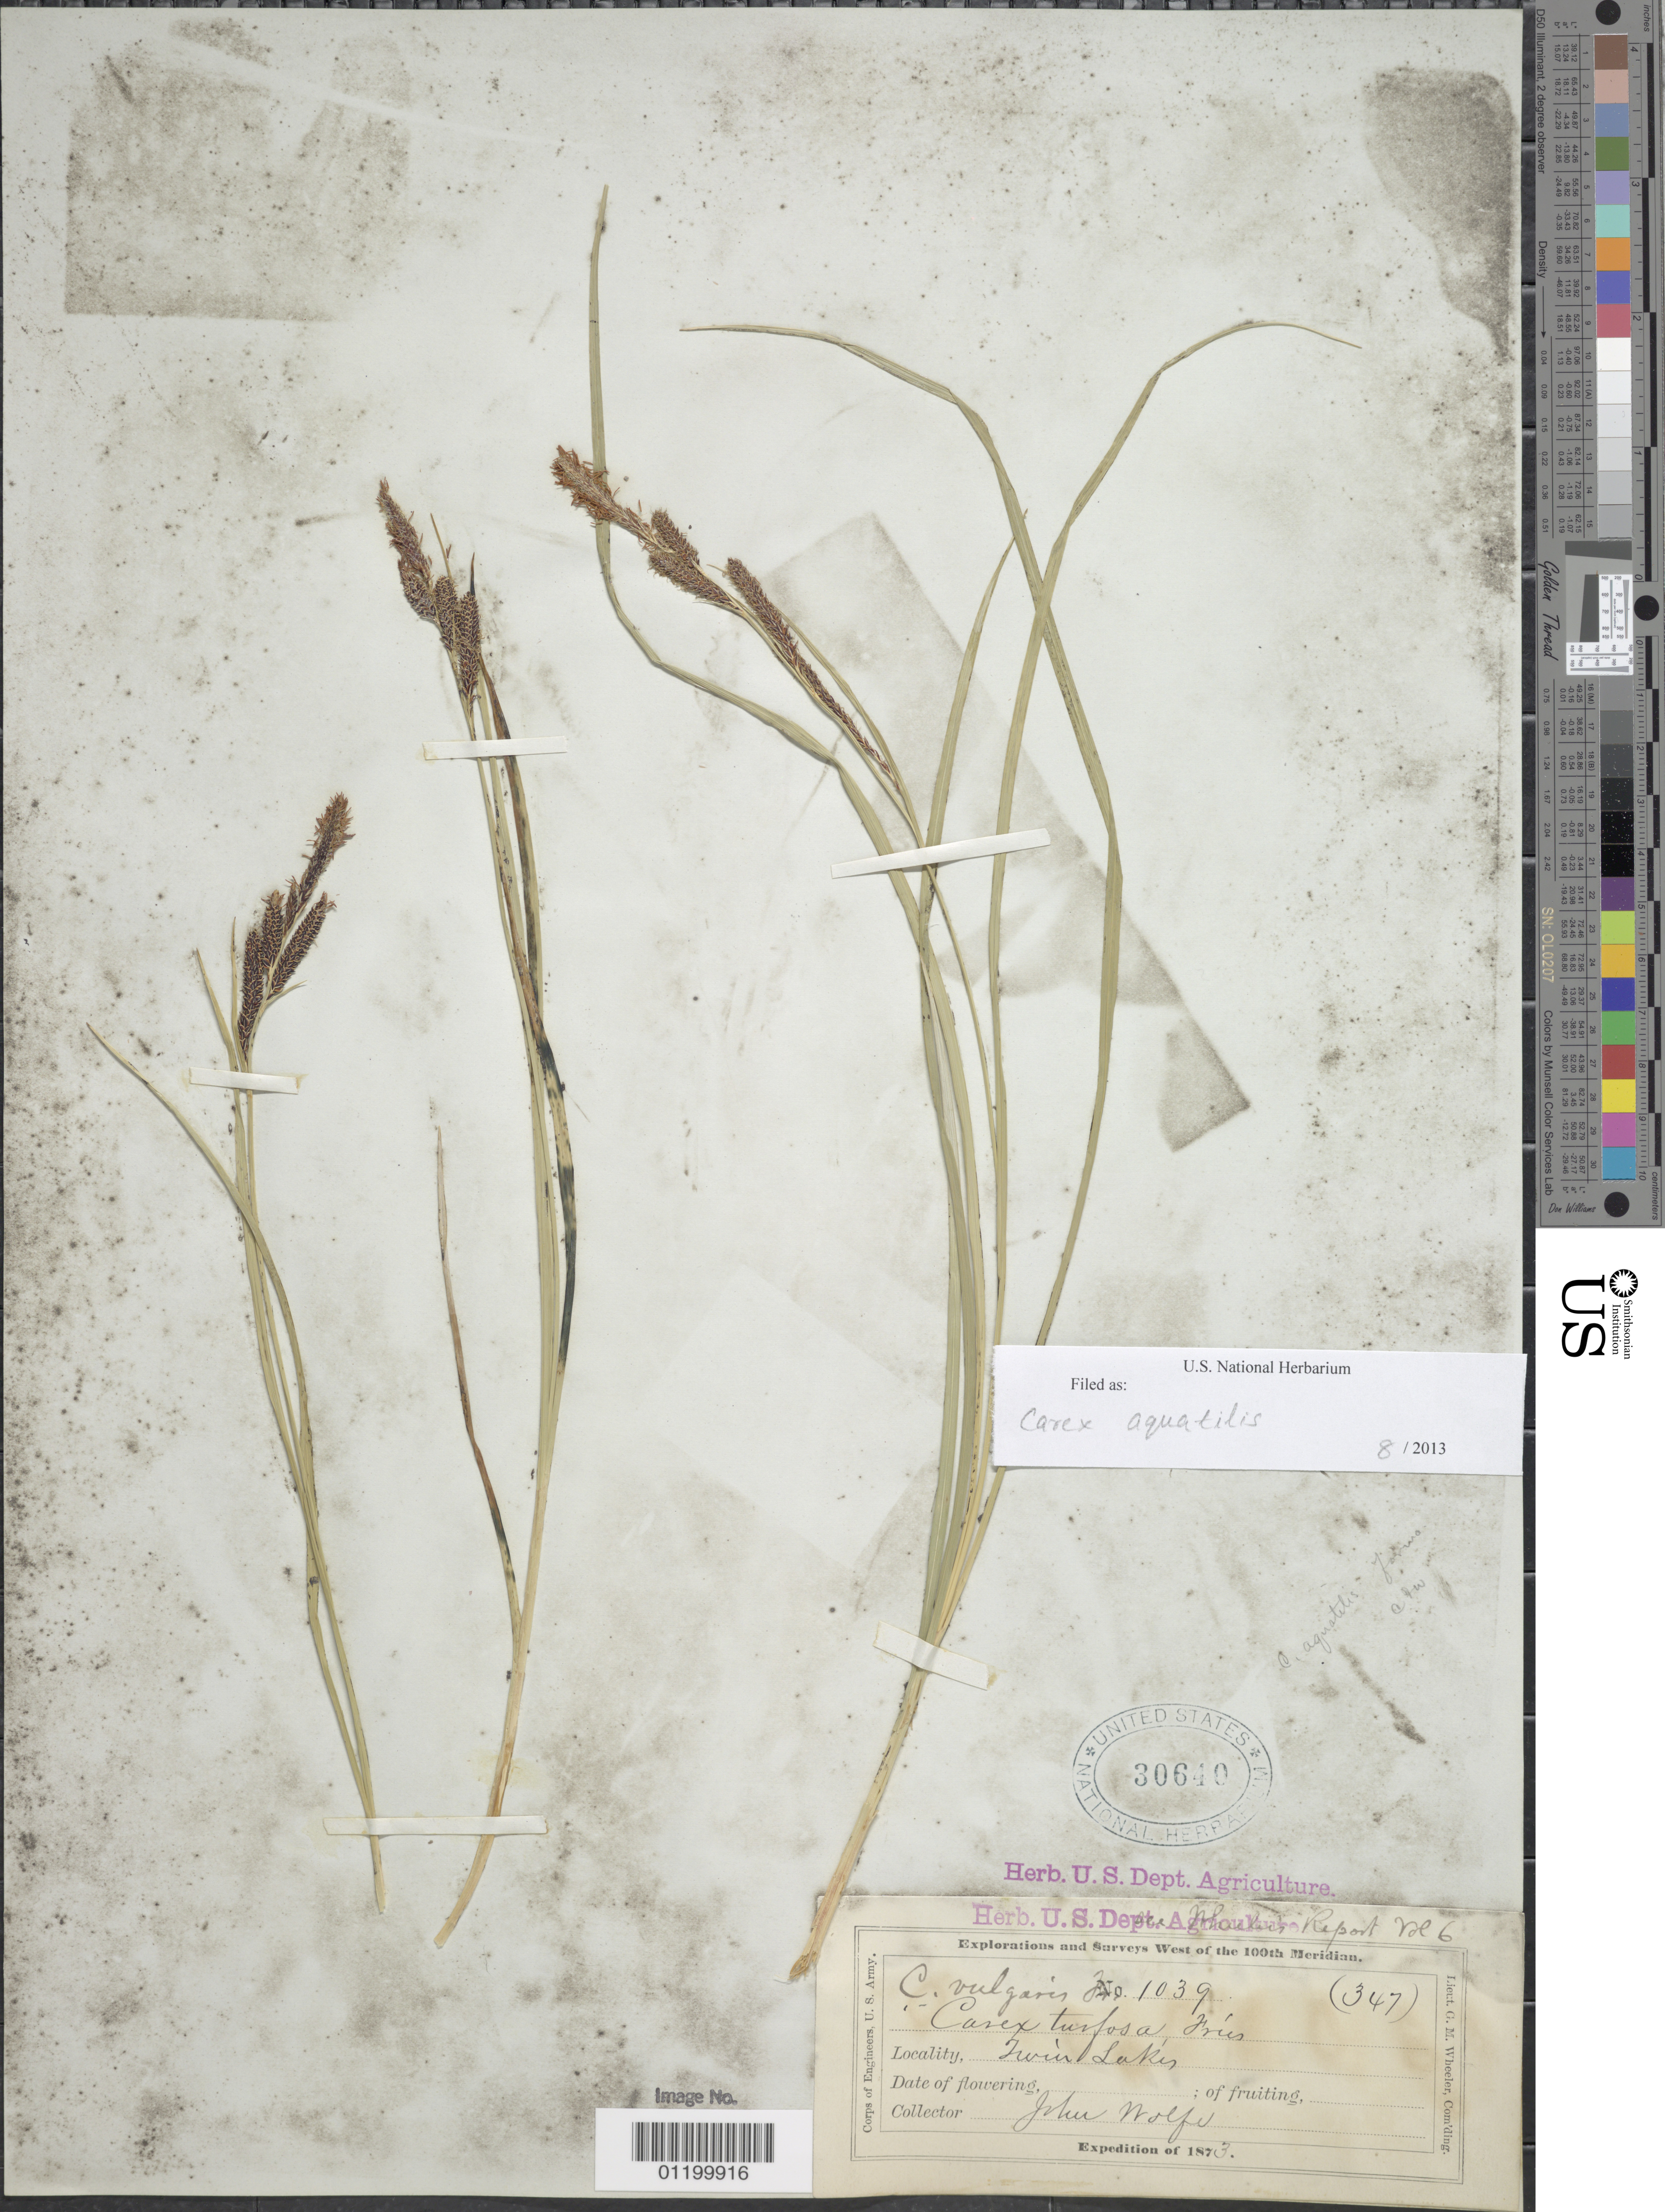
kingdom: Plantae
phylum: Tracheophyta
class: Liliopsida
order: Poales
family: Cyperaceae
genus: Carex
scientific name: Carex aquatilis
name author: Wahlenb.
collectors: J. Wolfe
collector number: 1039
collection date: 1873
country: United States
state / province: Colorado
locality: Twin Lakes.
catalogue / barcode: US 30640